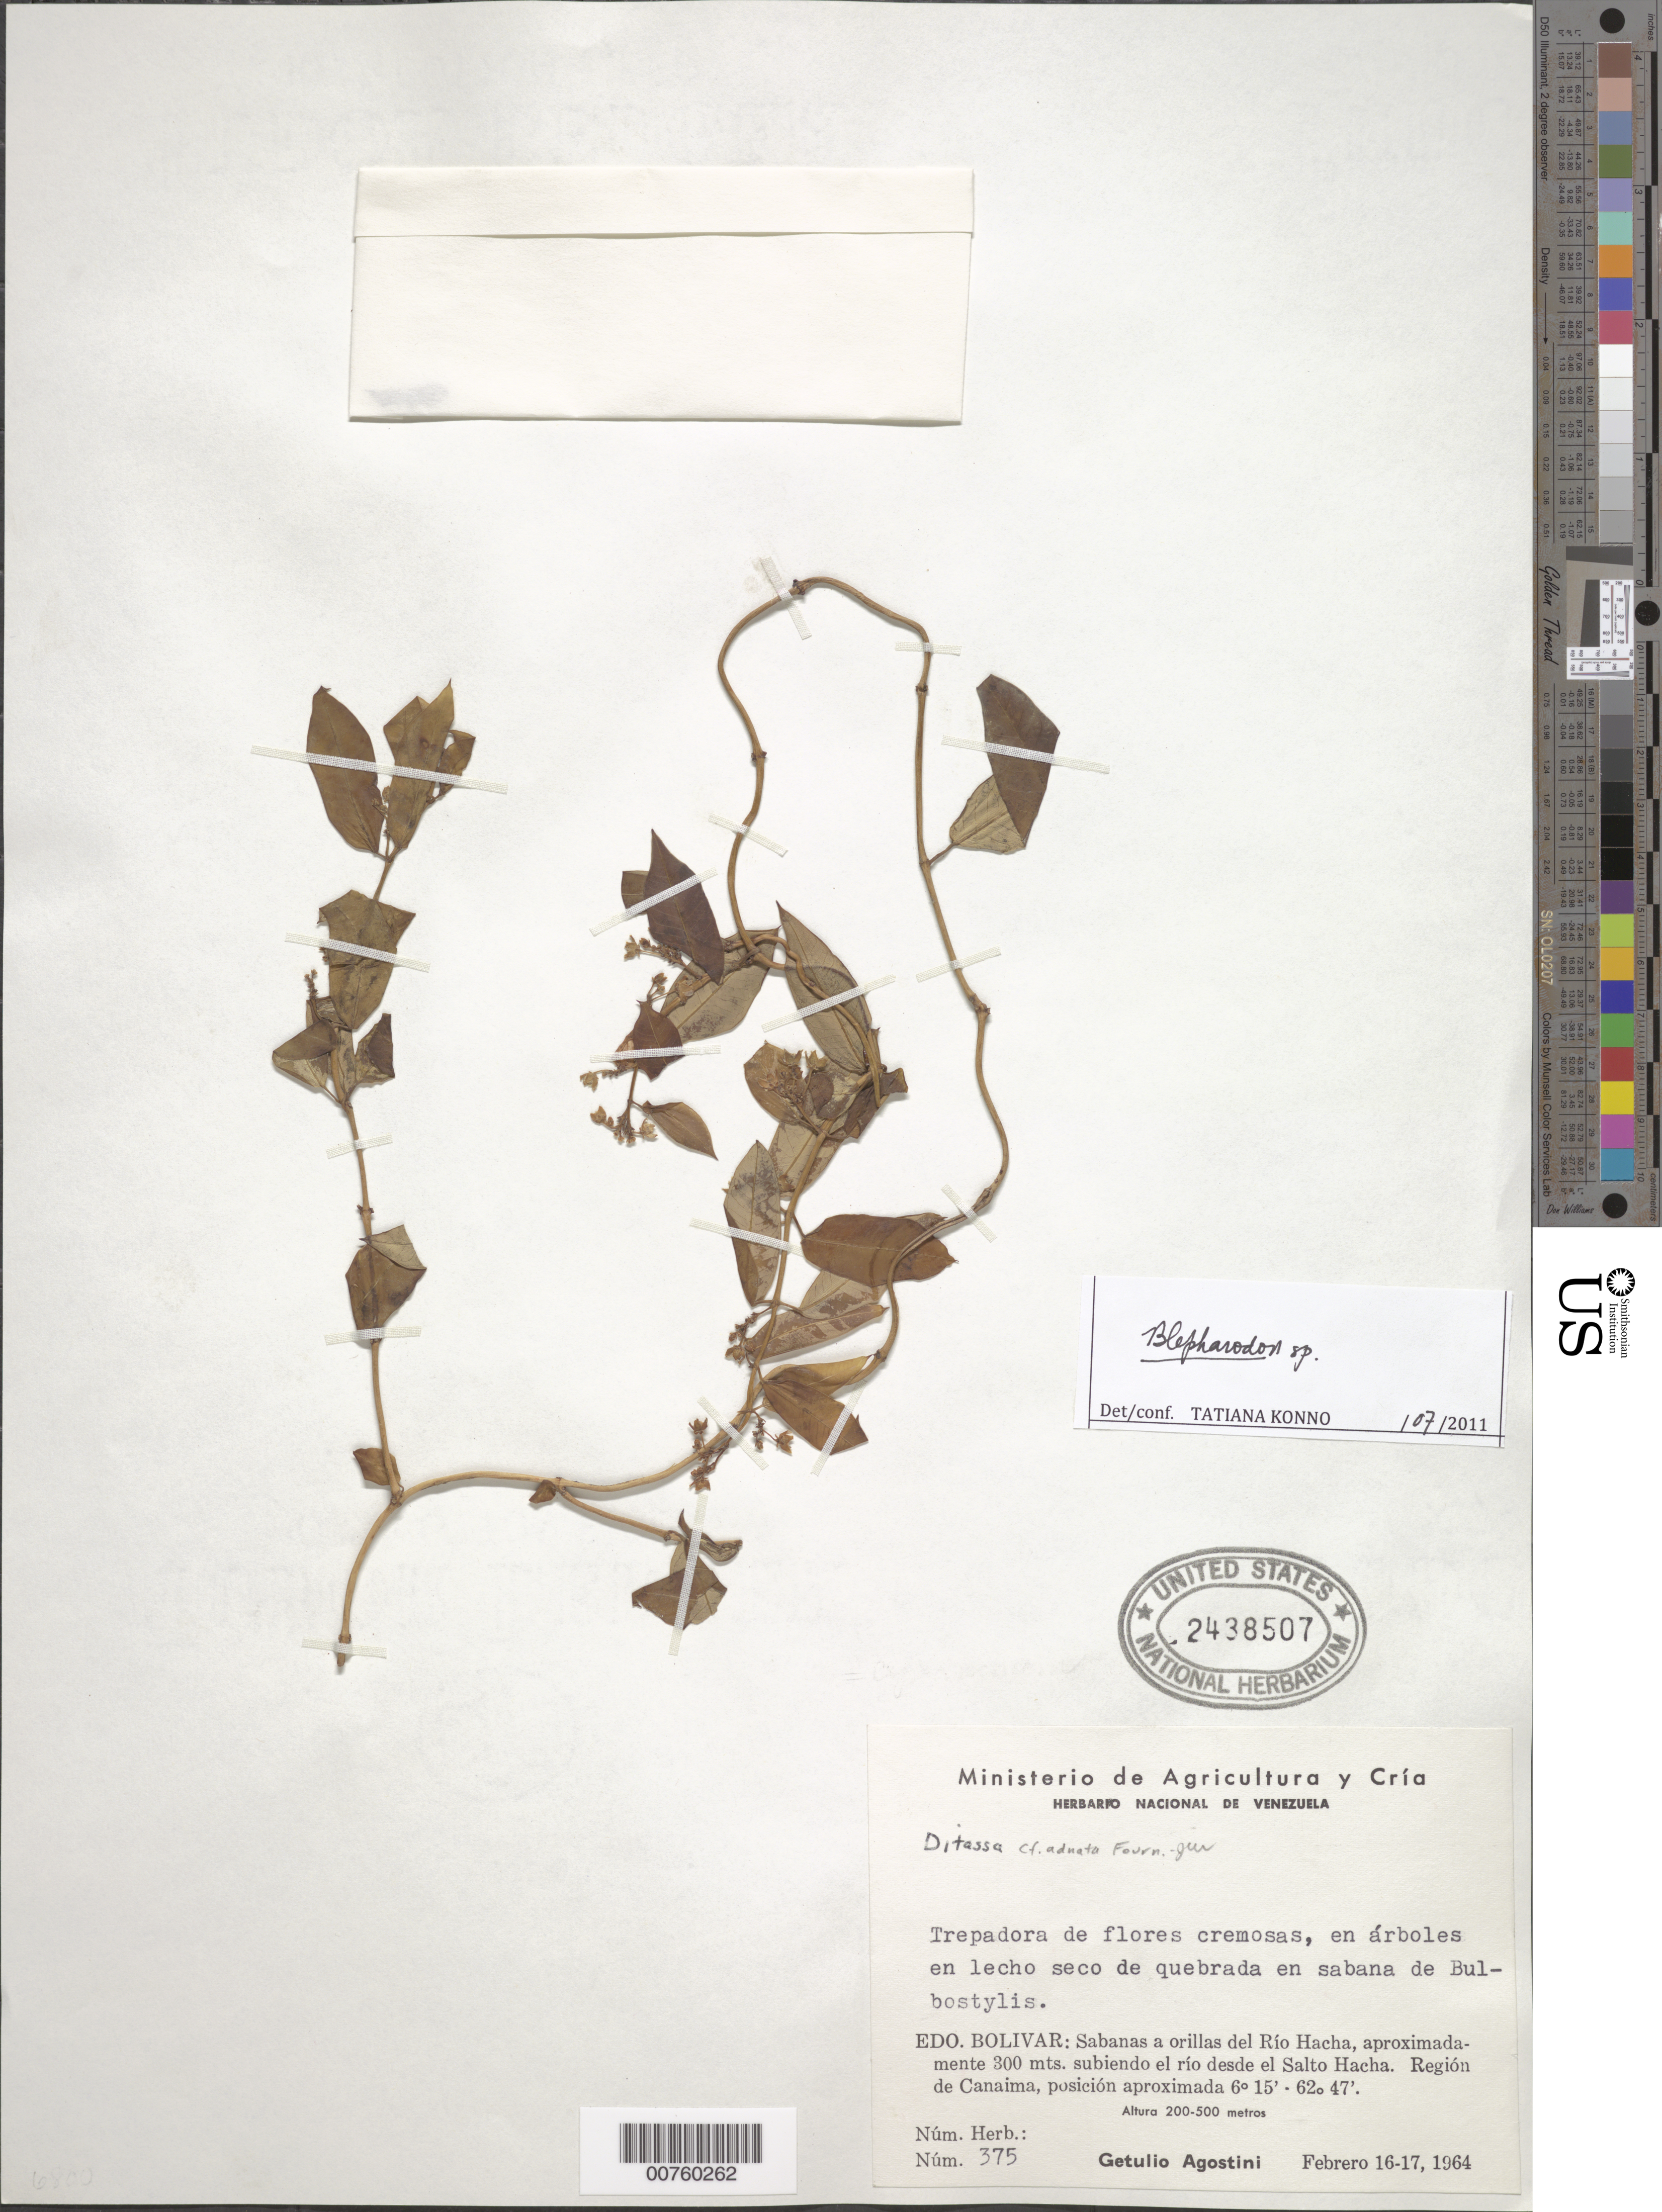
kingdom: Plantae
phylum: Tracheophyta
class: Magnoliopsida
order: Gentianales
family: Apocynaceae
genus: Blepharodon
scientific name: Blepharodon sp.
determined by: Konno, T.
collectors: G. Agostini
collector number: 375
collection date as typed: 16-Feb-64 to 17-Feb-64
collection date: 1964-02-16/1964-02-17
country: Venezuela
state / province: Bolívar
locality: Río Hacha, 300 m subiendo el río desde el Salto Hacha, region de Canaima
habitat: Trees of dry streambed; in Bulbostylis savanna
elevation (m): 200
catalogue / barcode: US 2438507